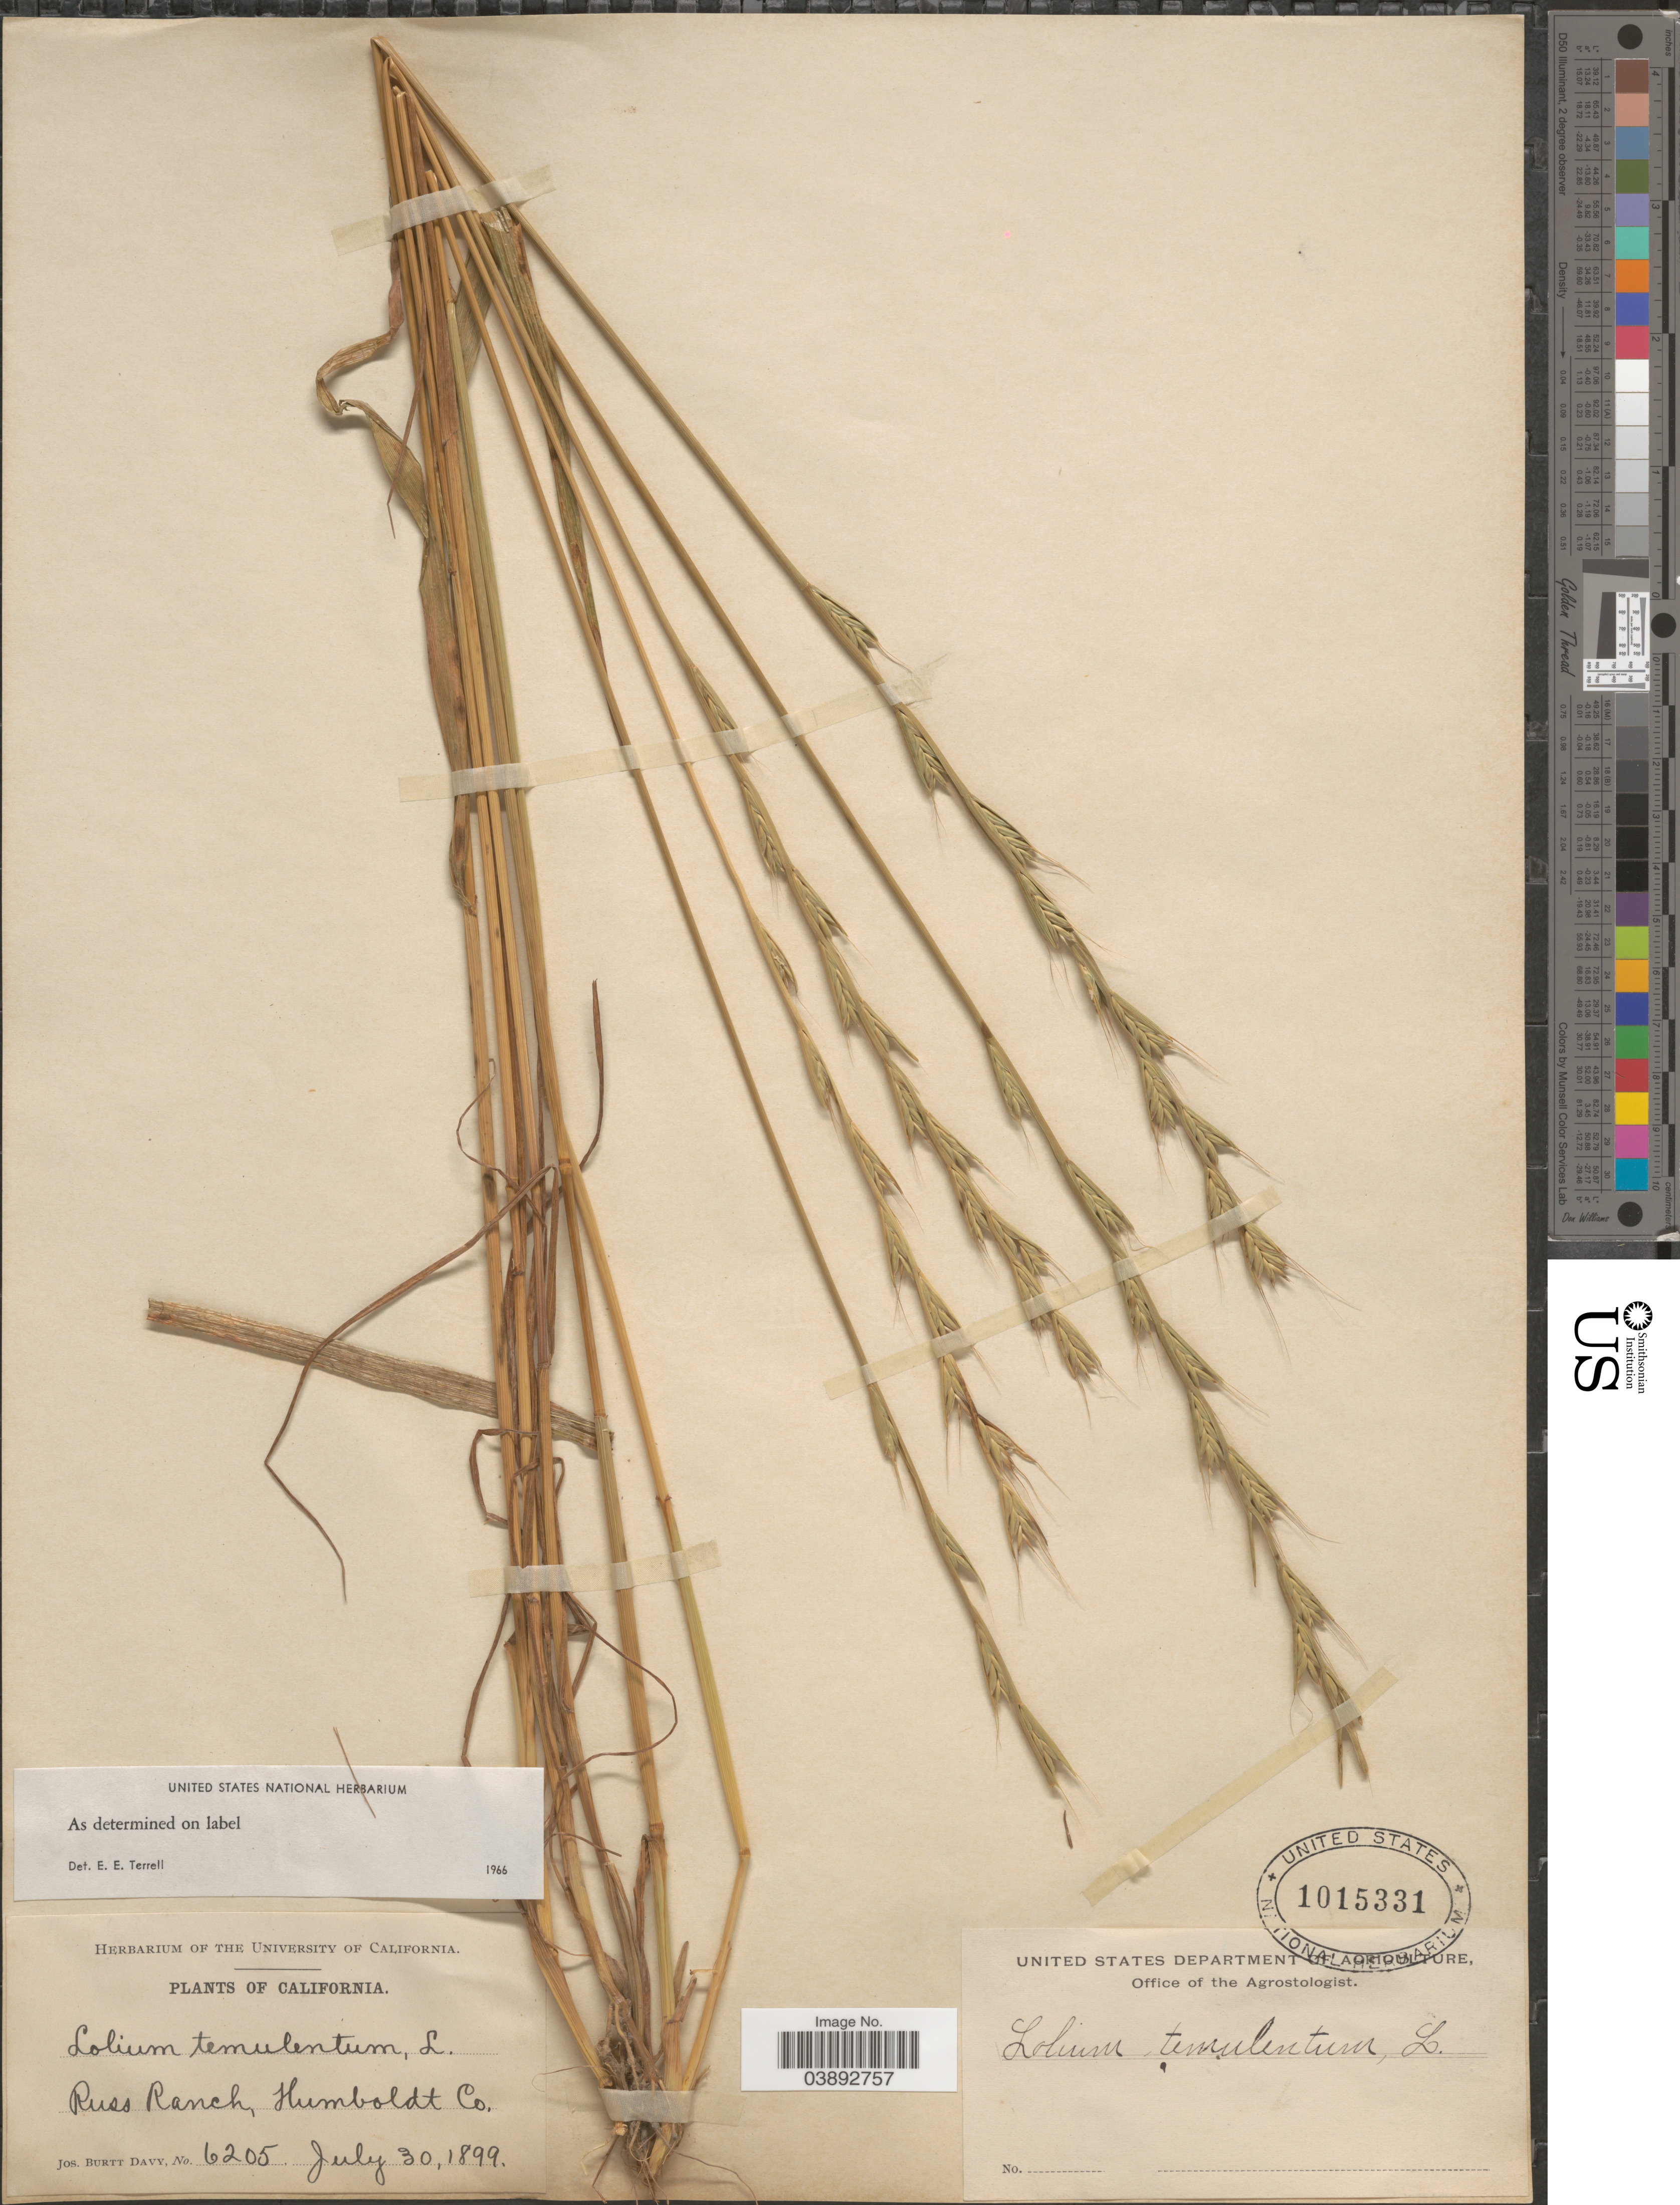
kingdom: Plantae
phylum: Tracheophyta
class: Liliopsida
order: Poales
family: Poaceae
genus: Lolium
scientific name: Lolium temulentum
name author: L.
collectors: J. Burtt Davy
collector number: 6205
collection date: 1899-07-30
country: United States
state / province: California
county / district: Humboldt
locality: Russ Ranch, Humboldt Co.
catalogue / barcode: US 1015331